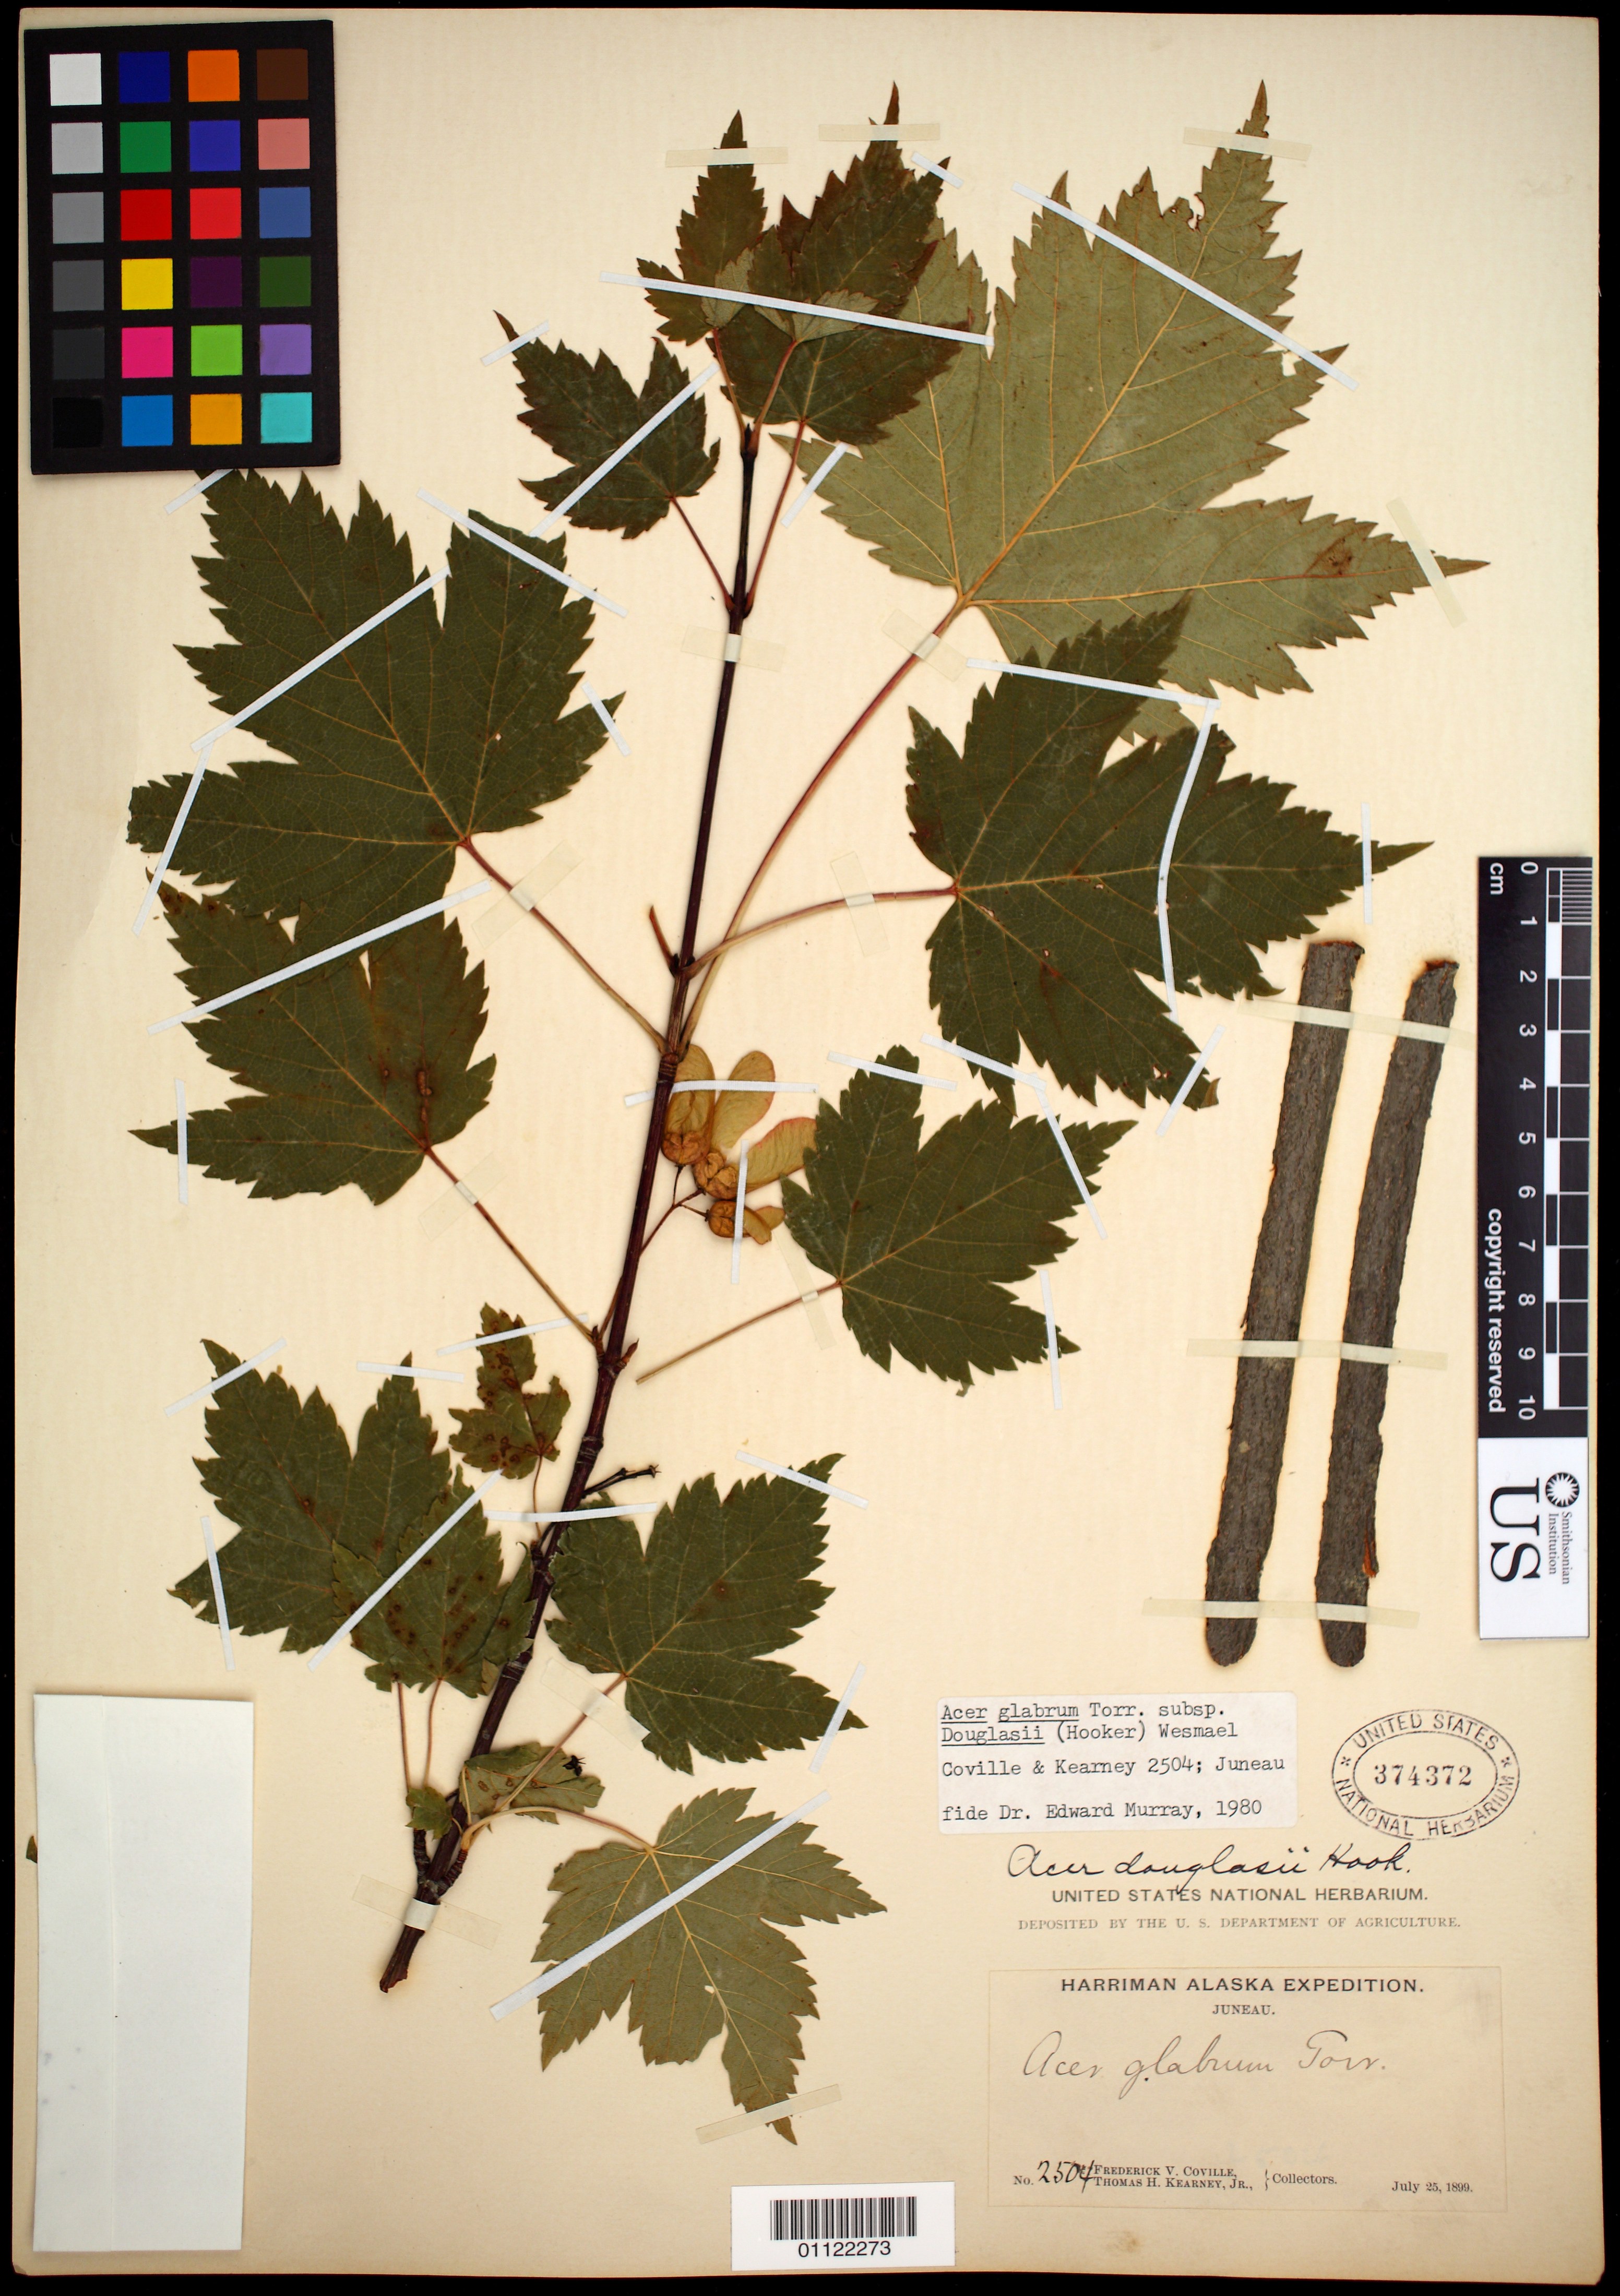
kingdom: Plantae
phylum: Tracheophyta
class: Magnoliopsida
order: Sapindales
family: Sapindaceae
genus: Acer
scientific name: Acer glabrum subsp. douglasii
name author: (Hook.) Wesm.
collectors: F. V. Coville & T. H. Kearney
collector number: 2504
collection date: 1899-07-25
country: United States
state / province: Alaska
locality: Juneau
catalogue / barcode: US 374372